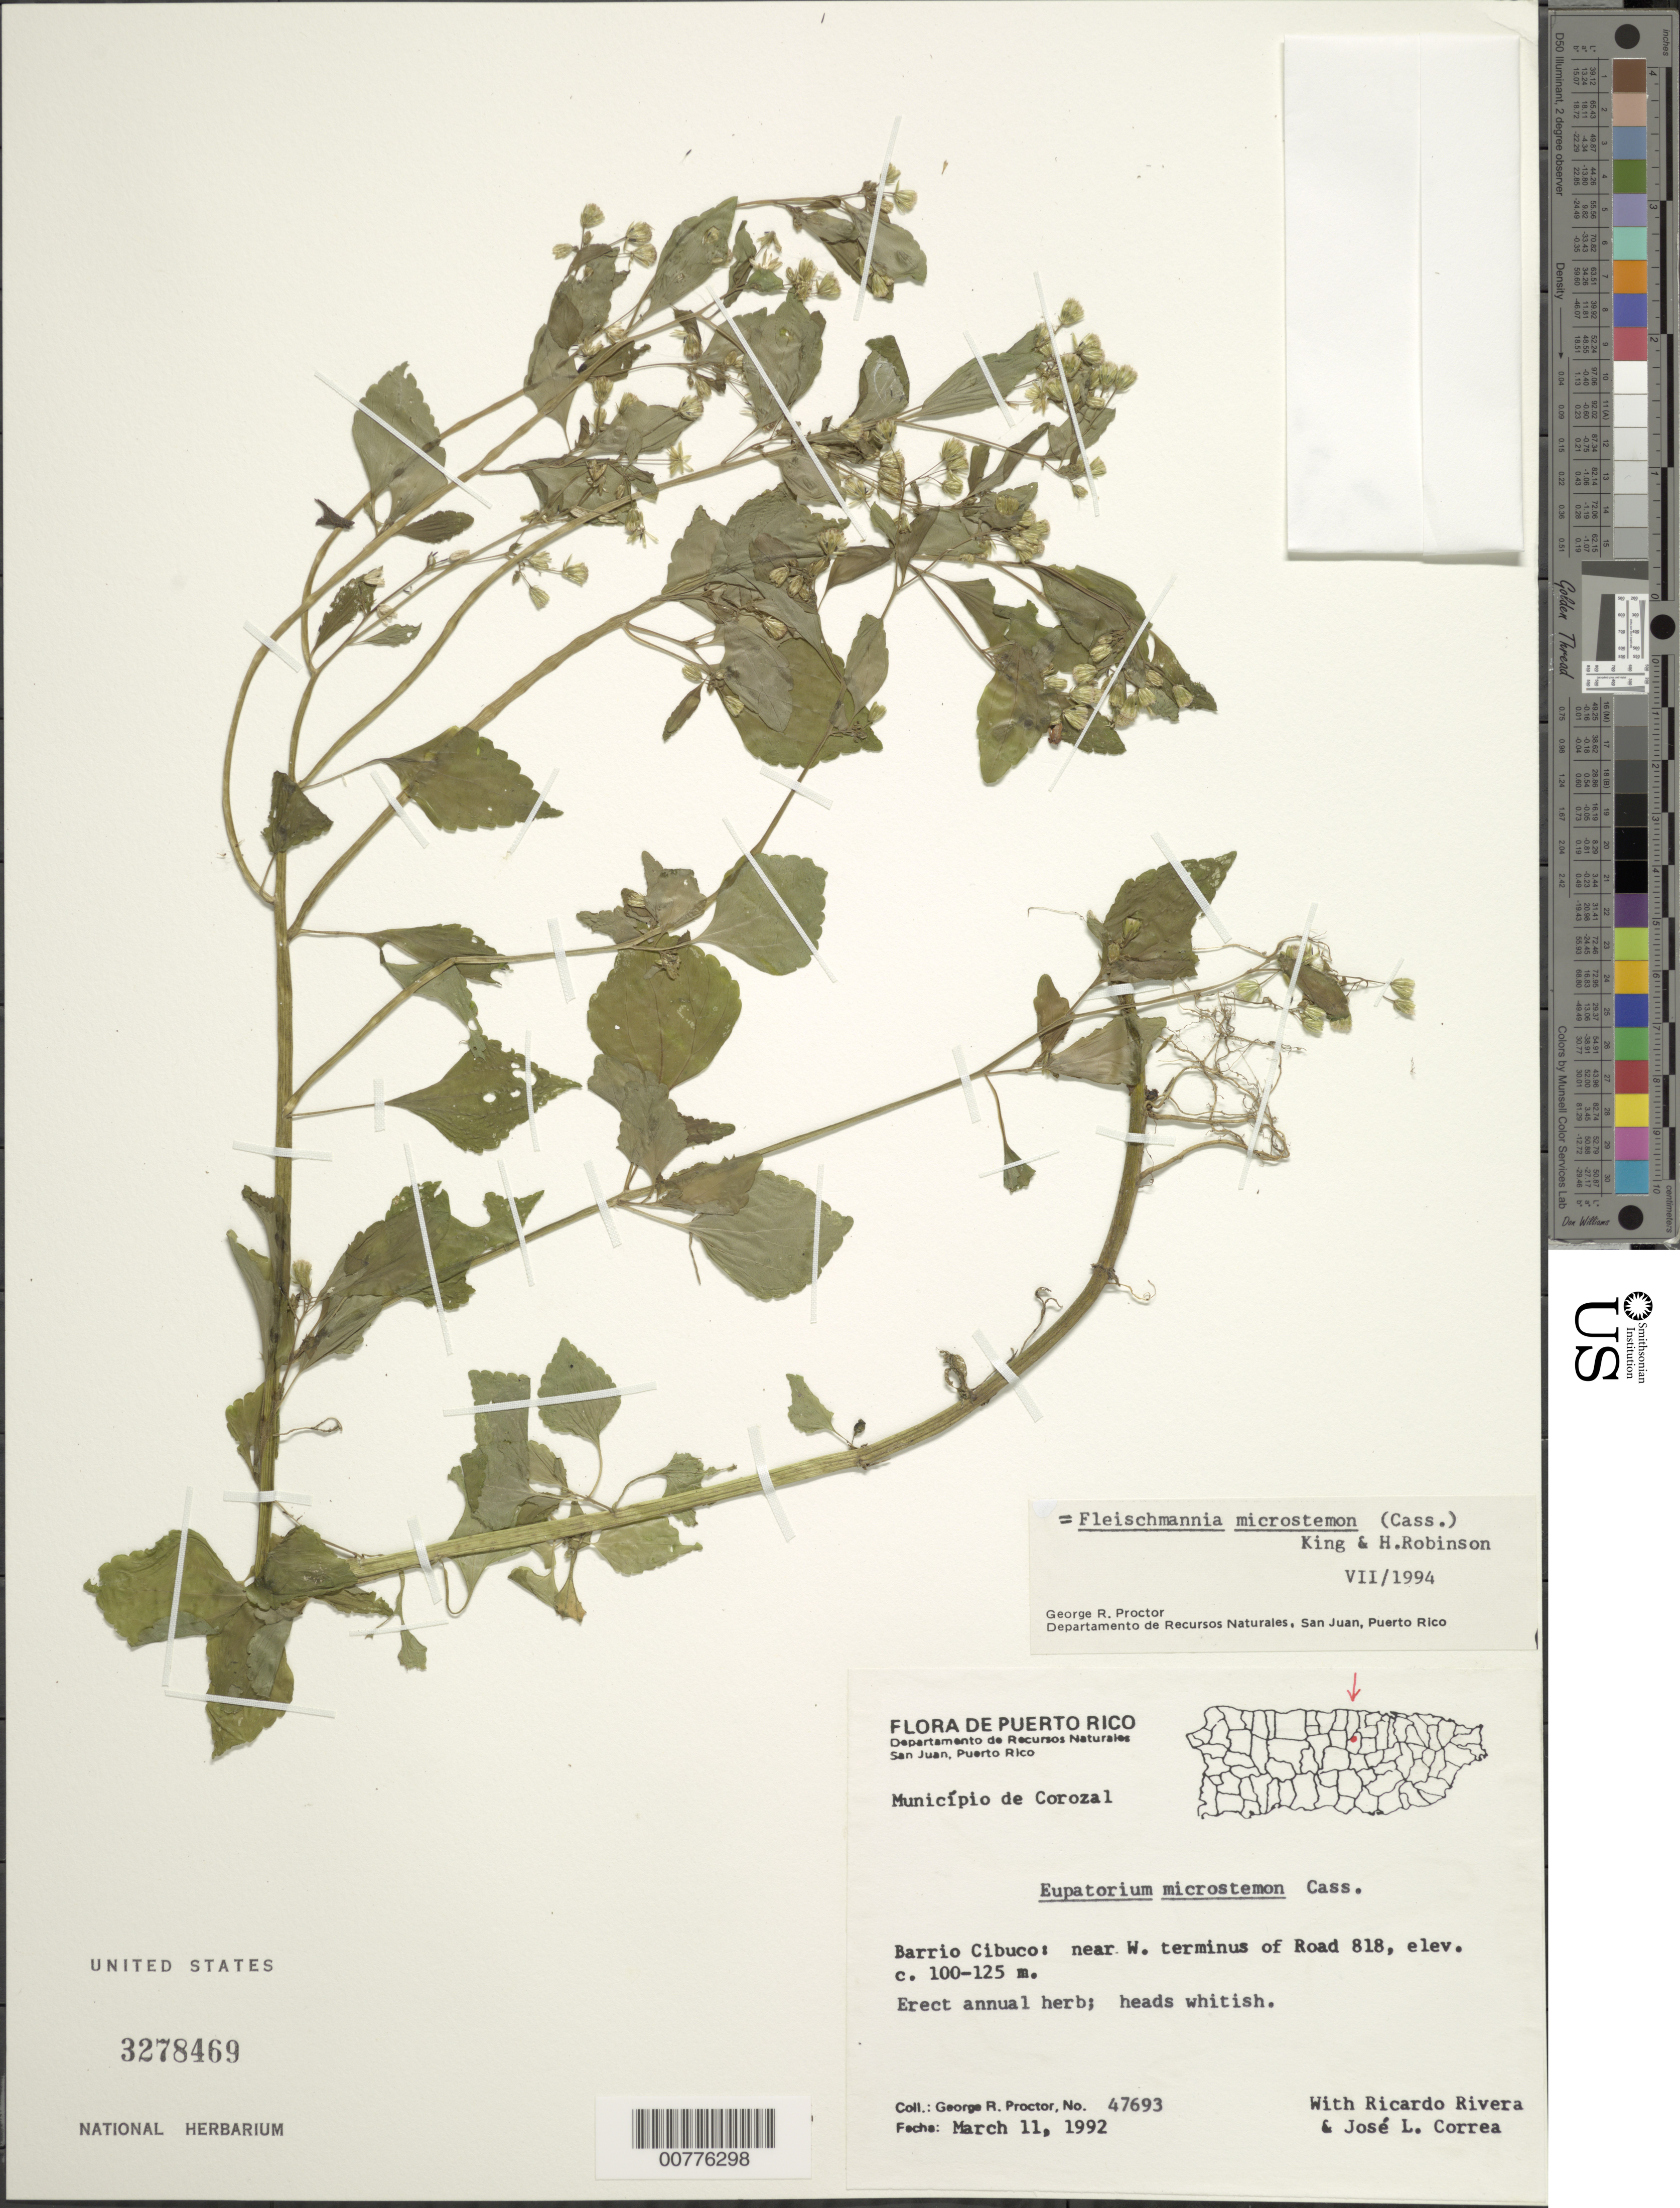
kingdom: Plantae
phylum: Tracheophyta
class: Magnoliopsida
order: Asterales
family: Asteraceae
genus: Fleischmannia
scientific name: Fleischmannia microstemon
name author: (Cass.) R.M. King & H. Rob.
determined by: Proctor, G. R.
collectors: G. R. Proctor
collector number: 47693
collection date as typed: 11 Mar 1992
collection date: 1992-03-11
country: Puerto Rico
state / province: Vega Baja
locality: Barrio Cibuco: near W terminus of Road 8181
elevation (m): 100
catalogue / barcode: US 3278469